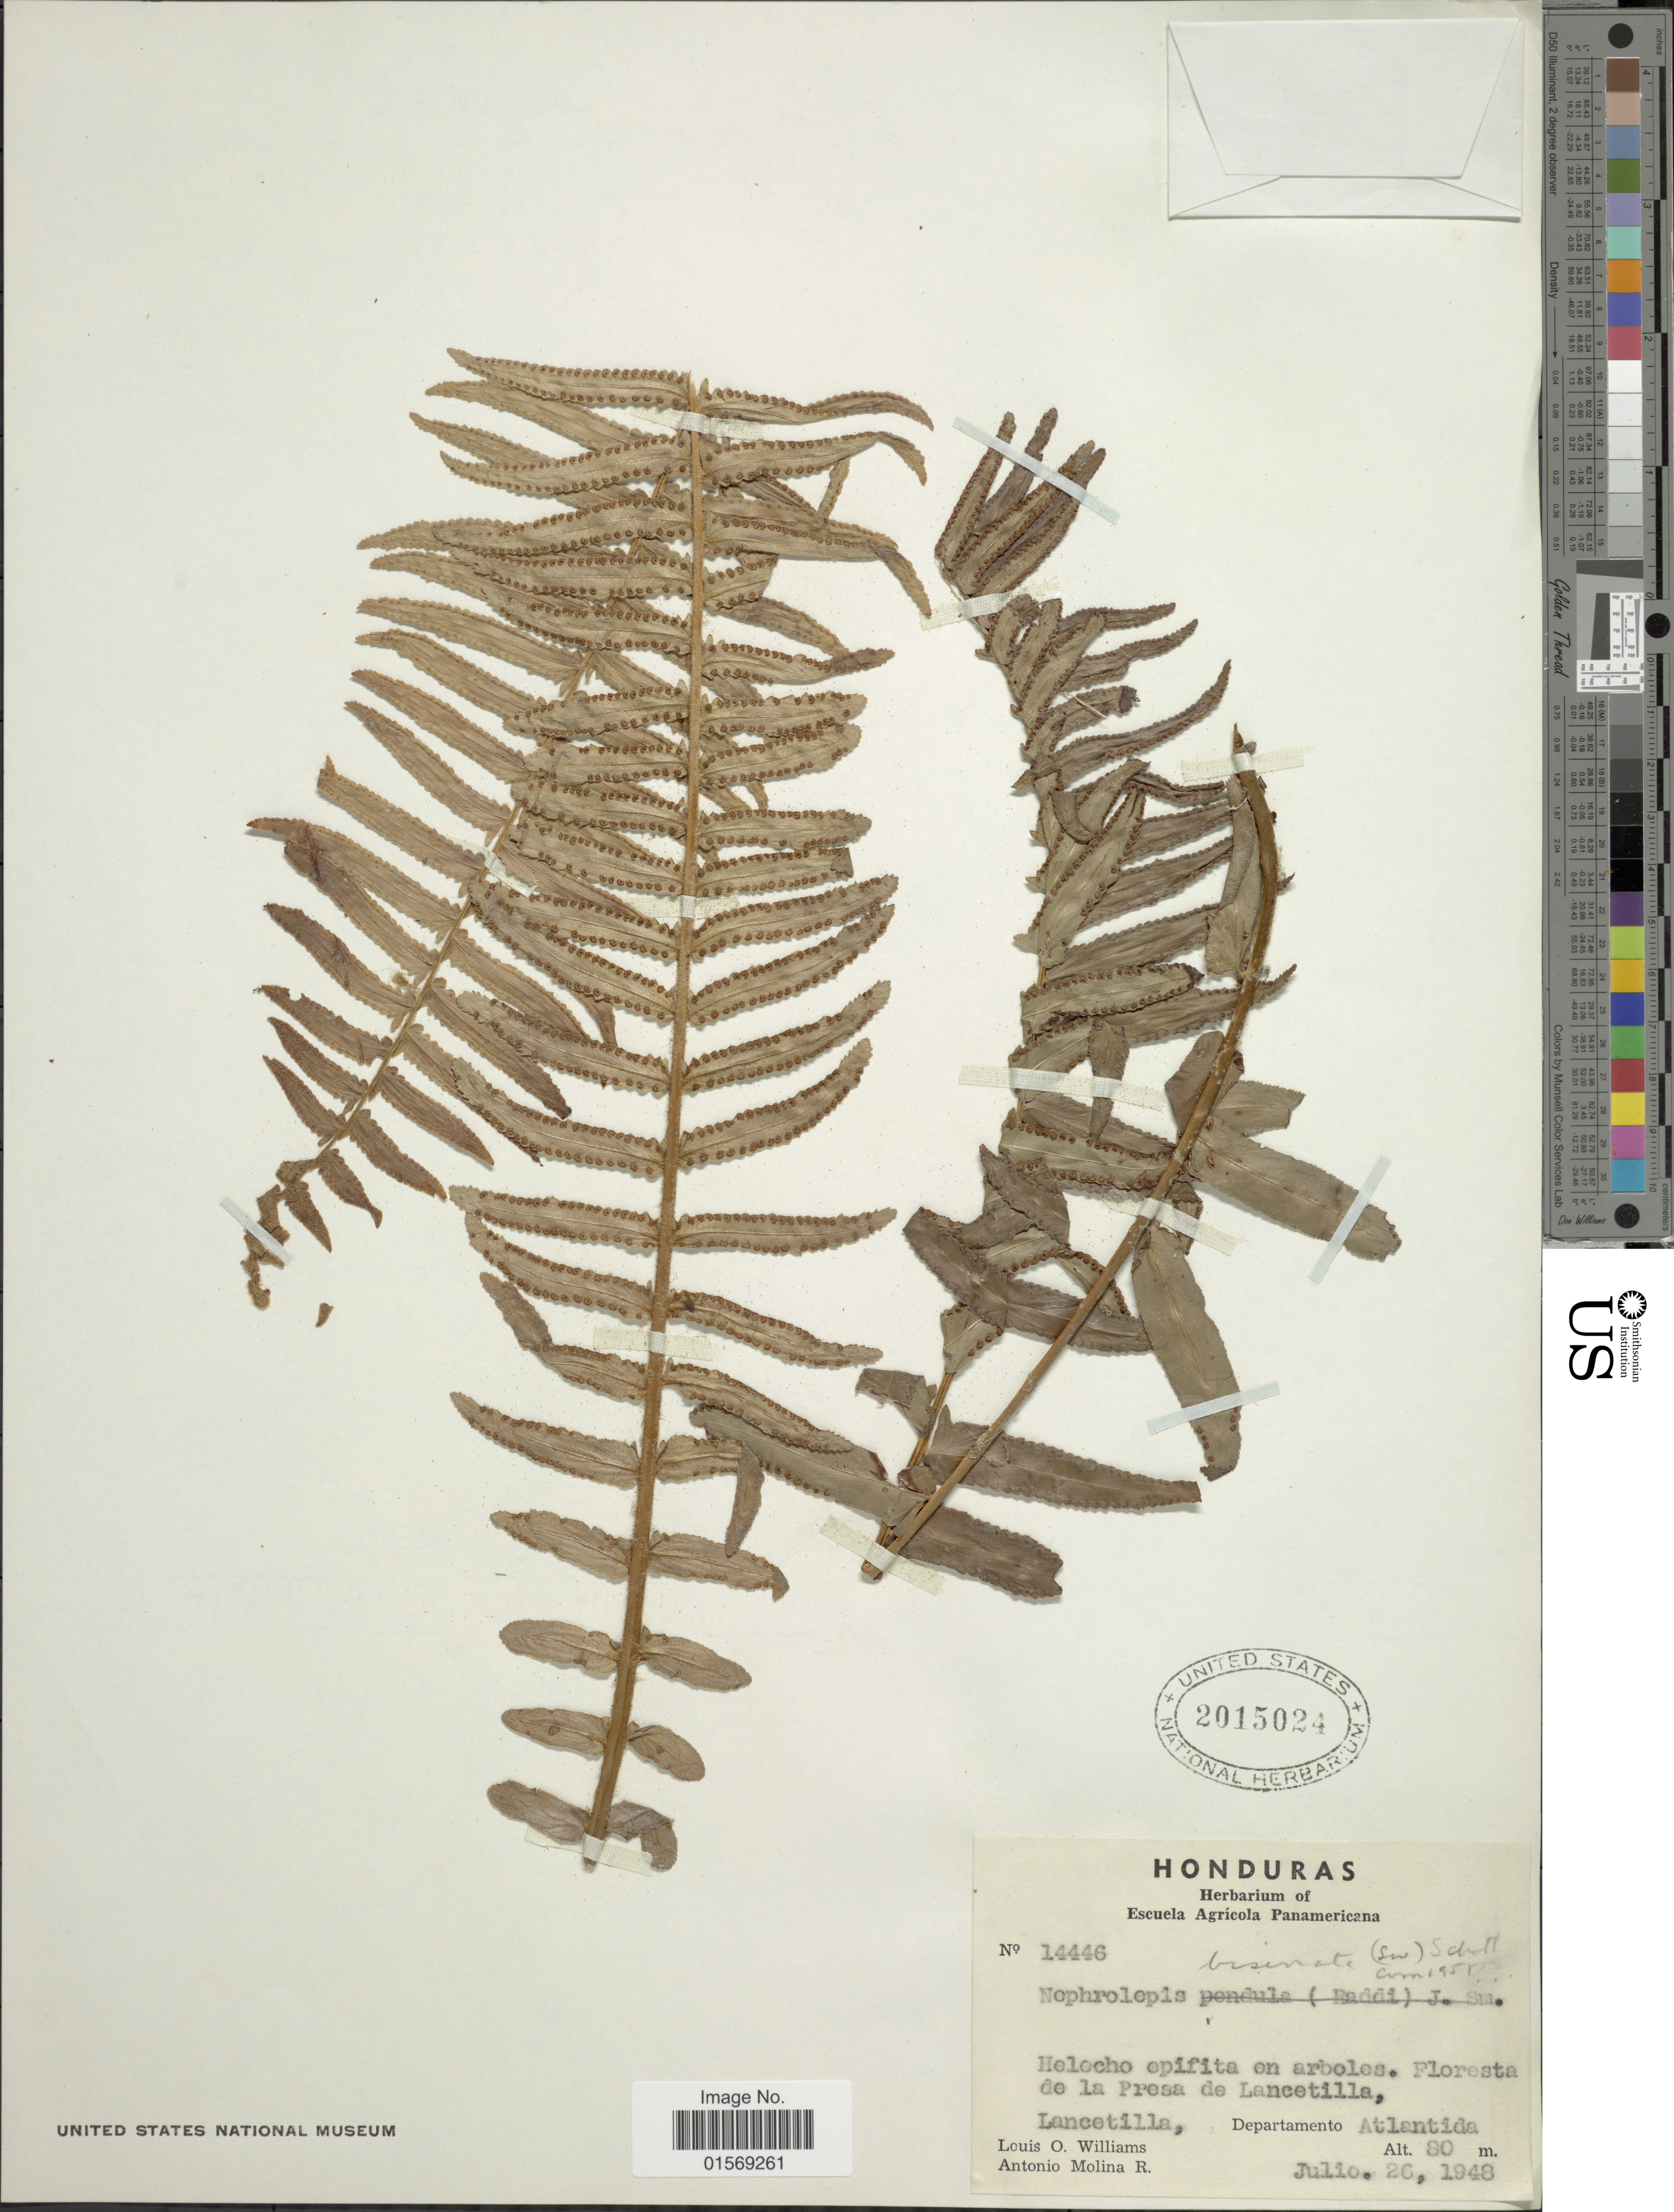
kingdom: Plantae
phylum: Tracheophyta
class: Polypodiopsida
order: Polypodiales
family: Nephrolepidaceae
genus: Nephrolepis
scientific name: Nephrolepis sp.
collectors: L. O. Williams & A. Molina R.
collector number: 14446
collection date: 1948-07-26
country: Honduras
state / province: Atlántida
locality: Honduras. Floresta de la Presa de Lancetilla, Lancetilla, Departamento Atlantida.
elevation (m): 80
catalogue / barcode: US 2015024